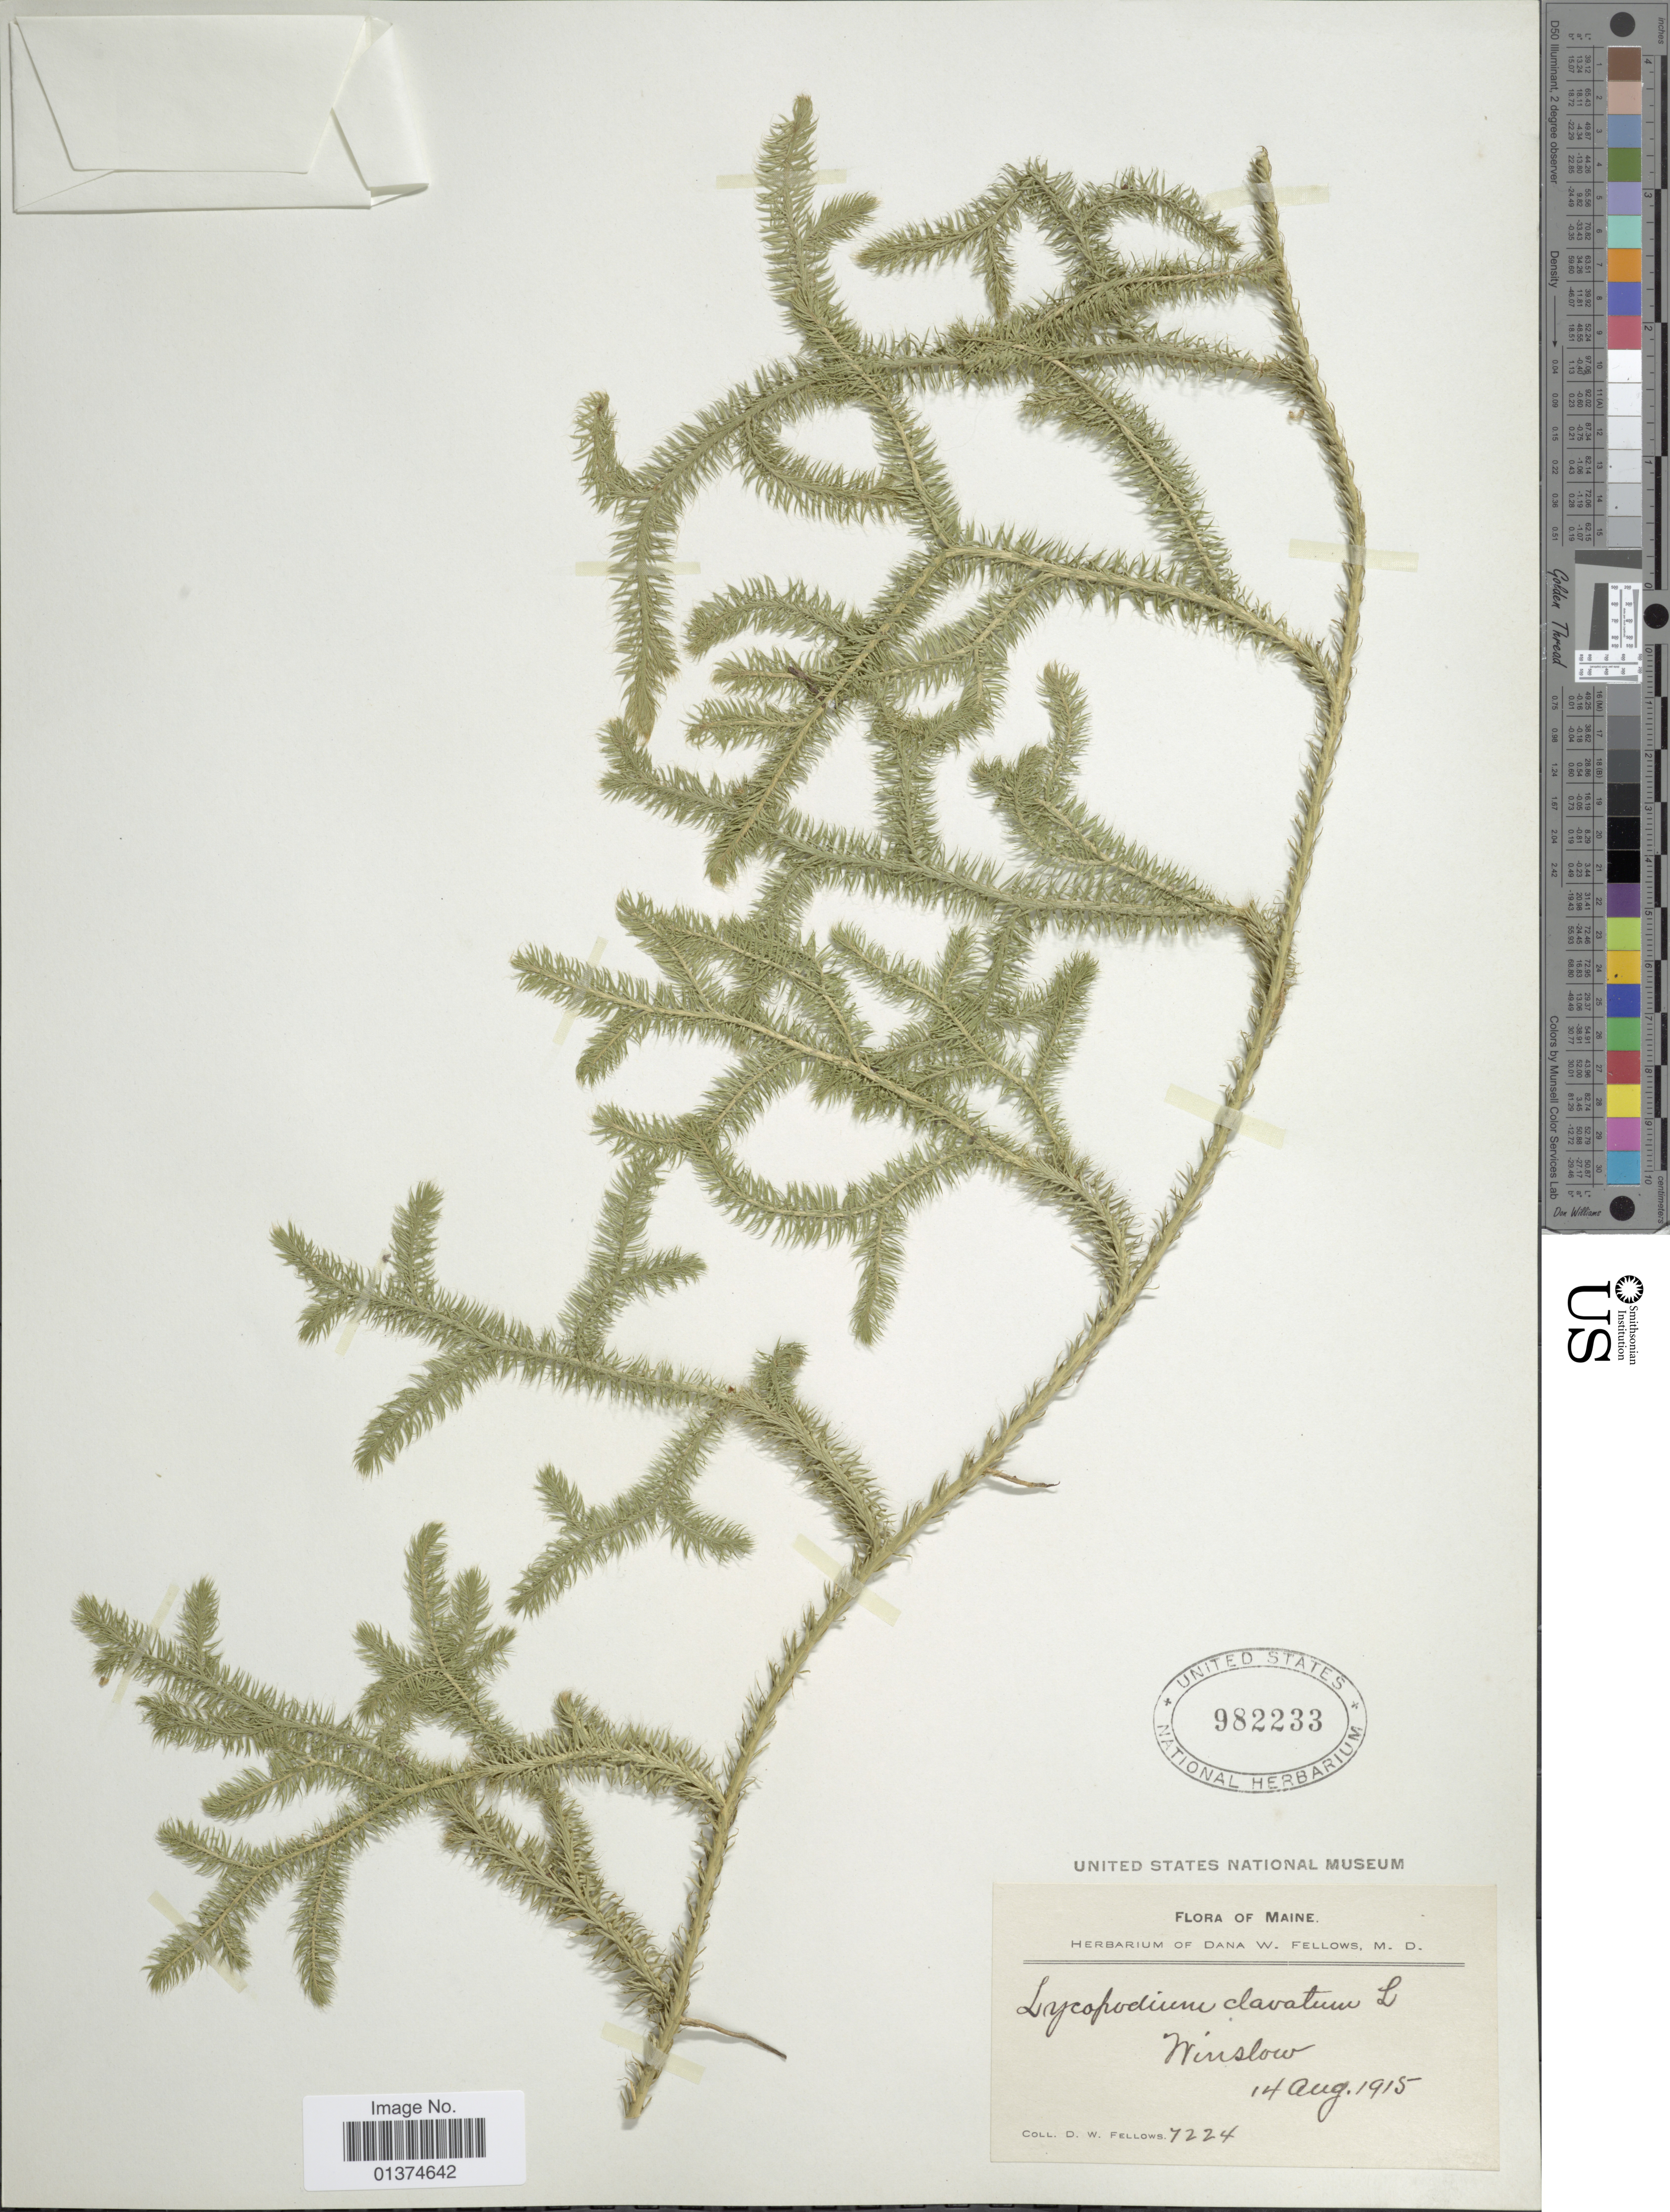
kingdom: Plantae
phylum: Tracheophyta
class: Lycopodiopsida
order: Lycopodiales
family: Lycopodiaceae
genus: Lycopodium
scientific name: Lycopodium clavatum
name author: L.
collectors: D. W. Fellows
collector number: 7224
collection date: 1915-08-14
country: United States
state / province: Maine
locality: Winslow Jnc.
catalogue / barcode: US 982233